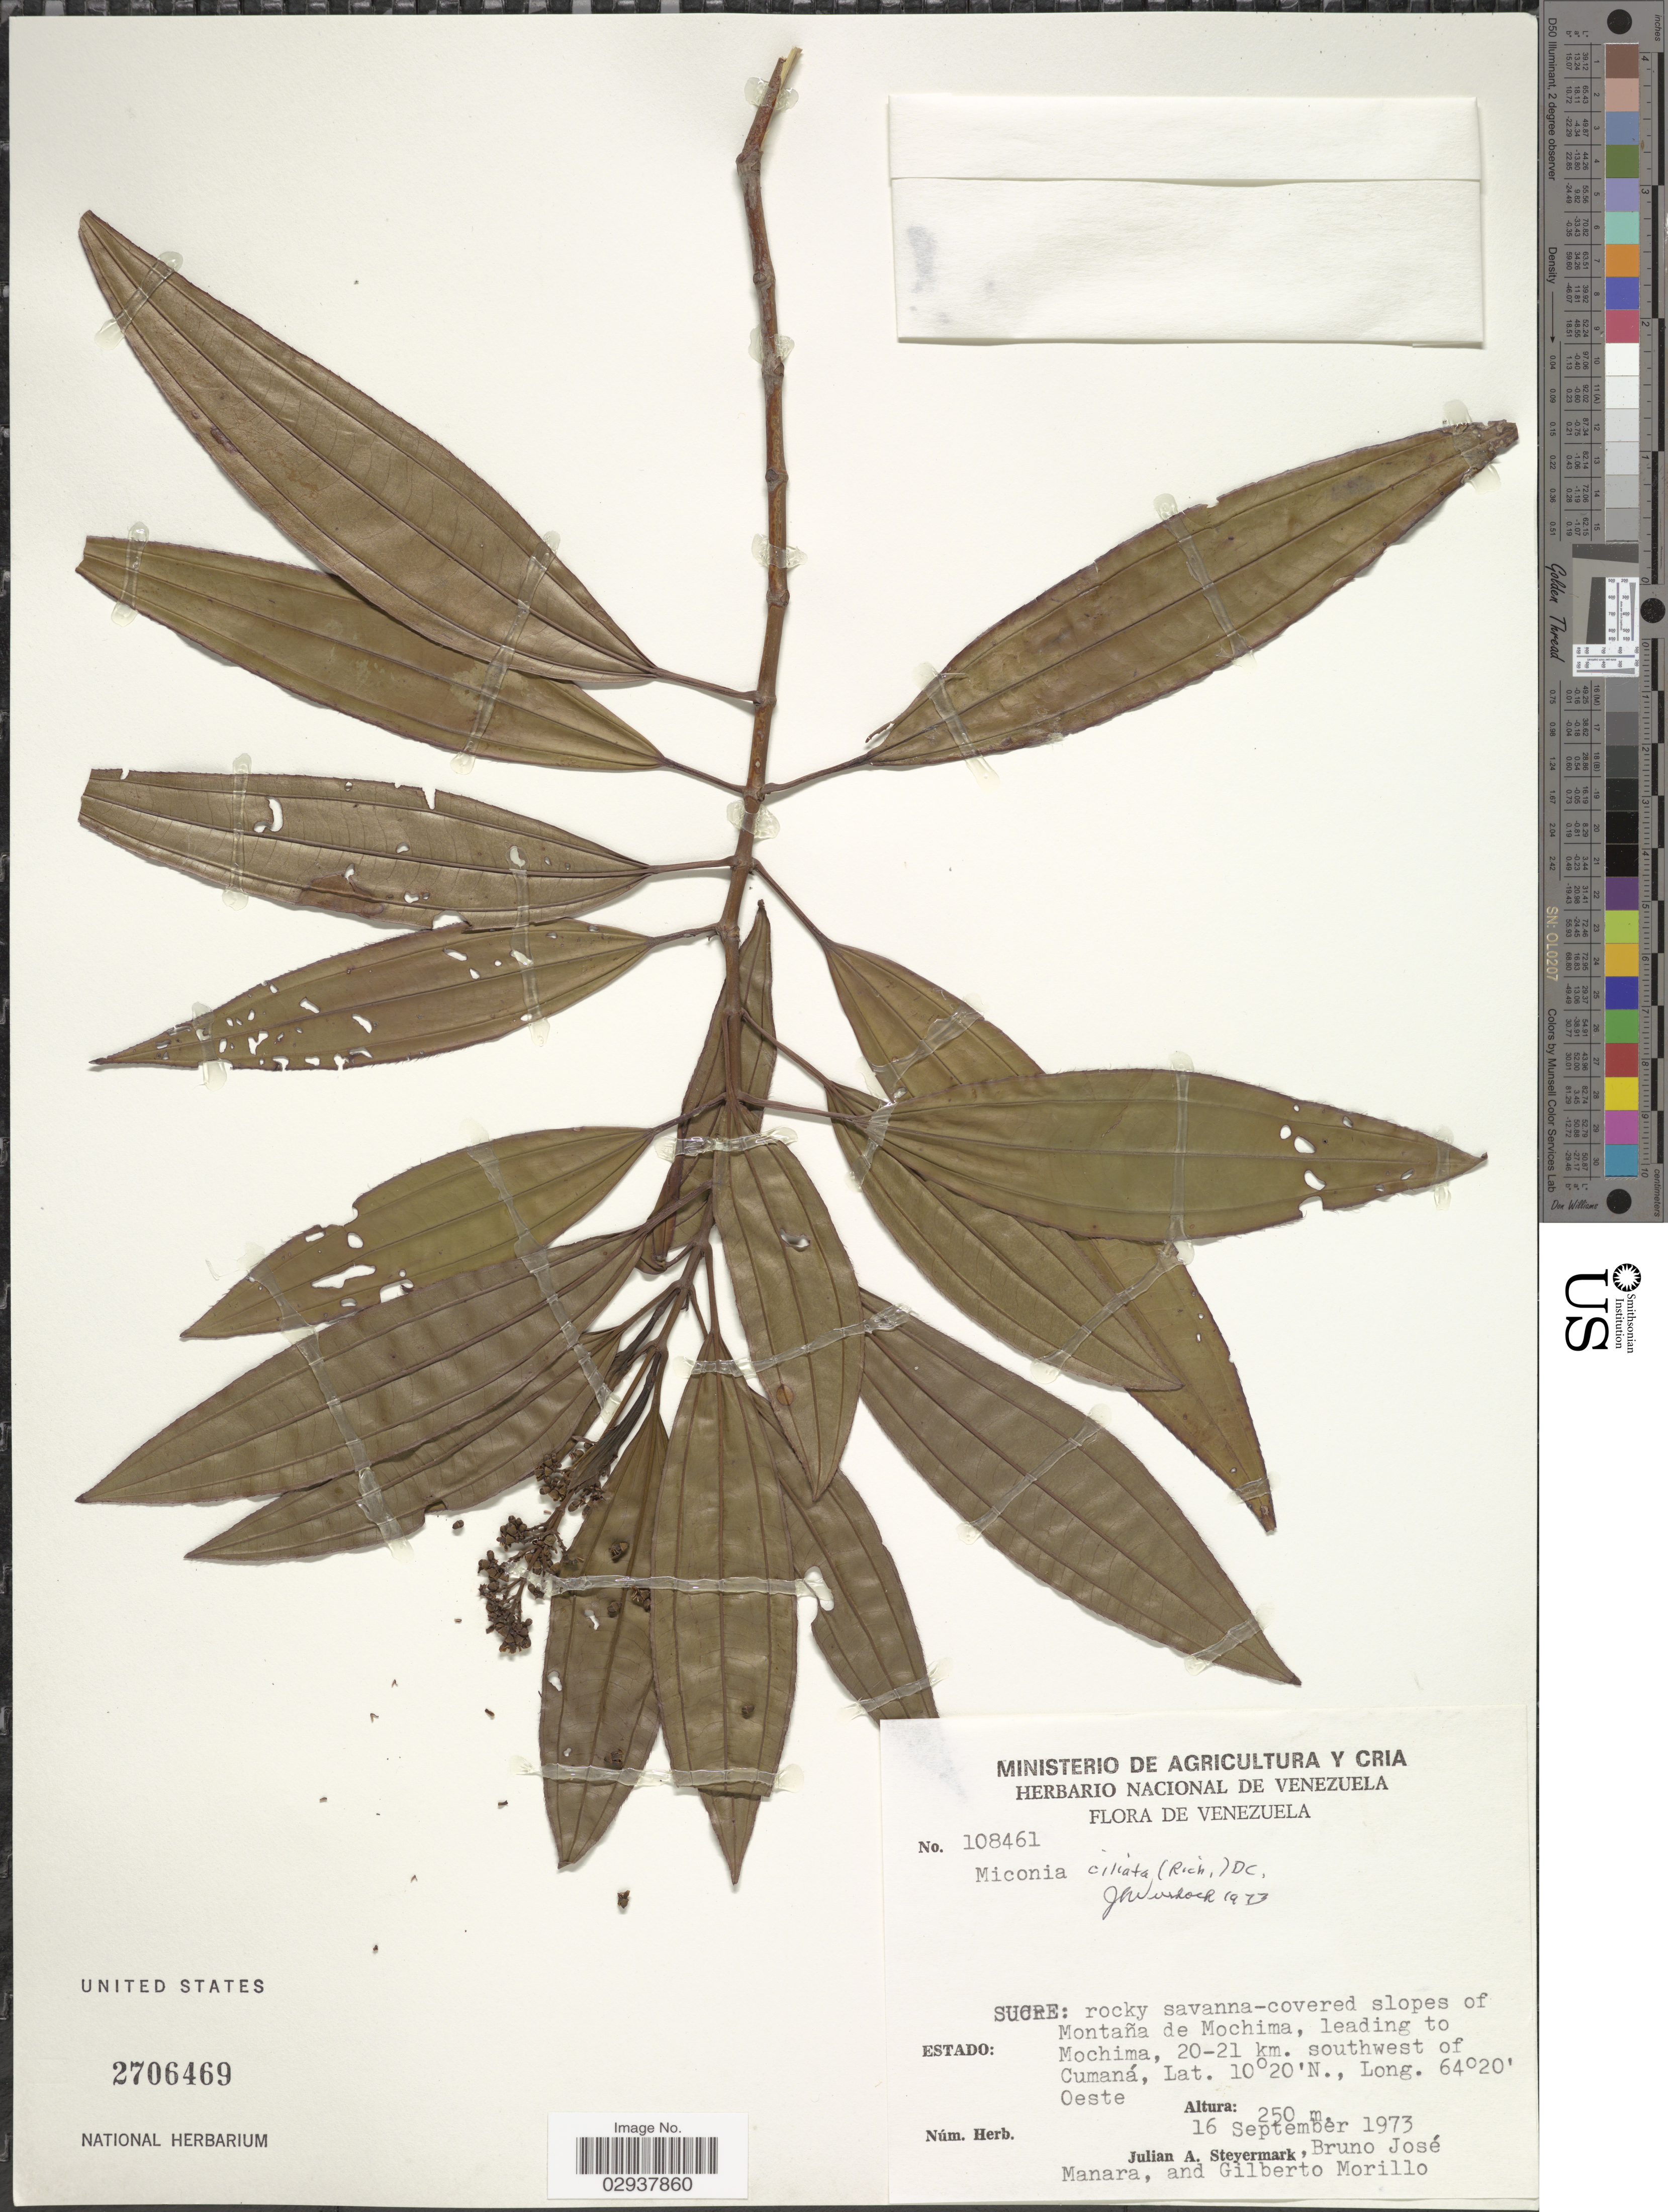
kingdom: Plantae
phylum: Tracheophyta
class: Magnoliopsida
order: Myrtales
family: Melastomataceae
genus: Miconia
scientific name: Miconia ciliata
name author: (Rich.) DC.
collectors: J. Steyermark, B. Manara & G. N. Morillo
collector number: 108461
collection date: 1973-09-16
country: Venezuela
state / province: Sucre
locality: Estado Sucre: rocky savanna-covered slopes of Montaña de Mochima, leading to Mochima, 20-21 km. southwest of Cumaná.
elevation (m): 250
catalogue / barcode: US 2706469